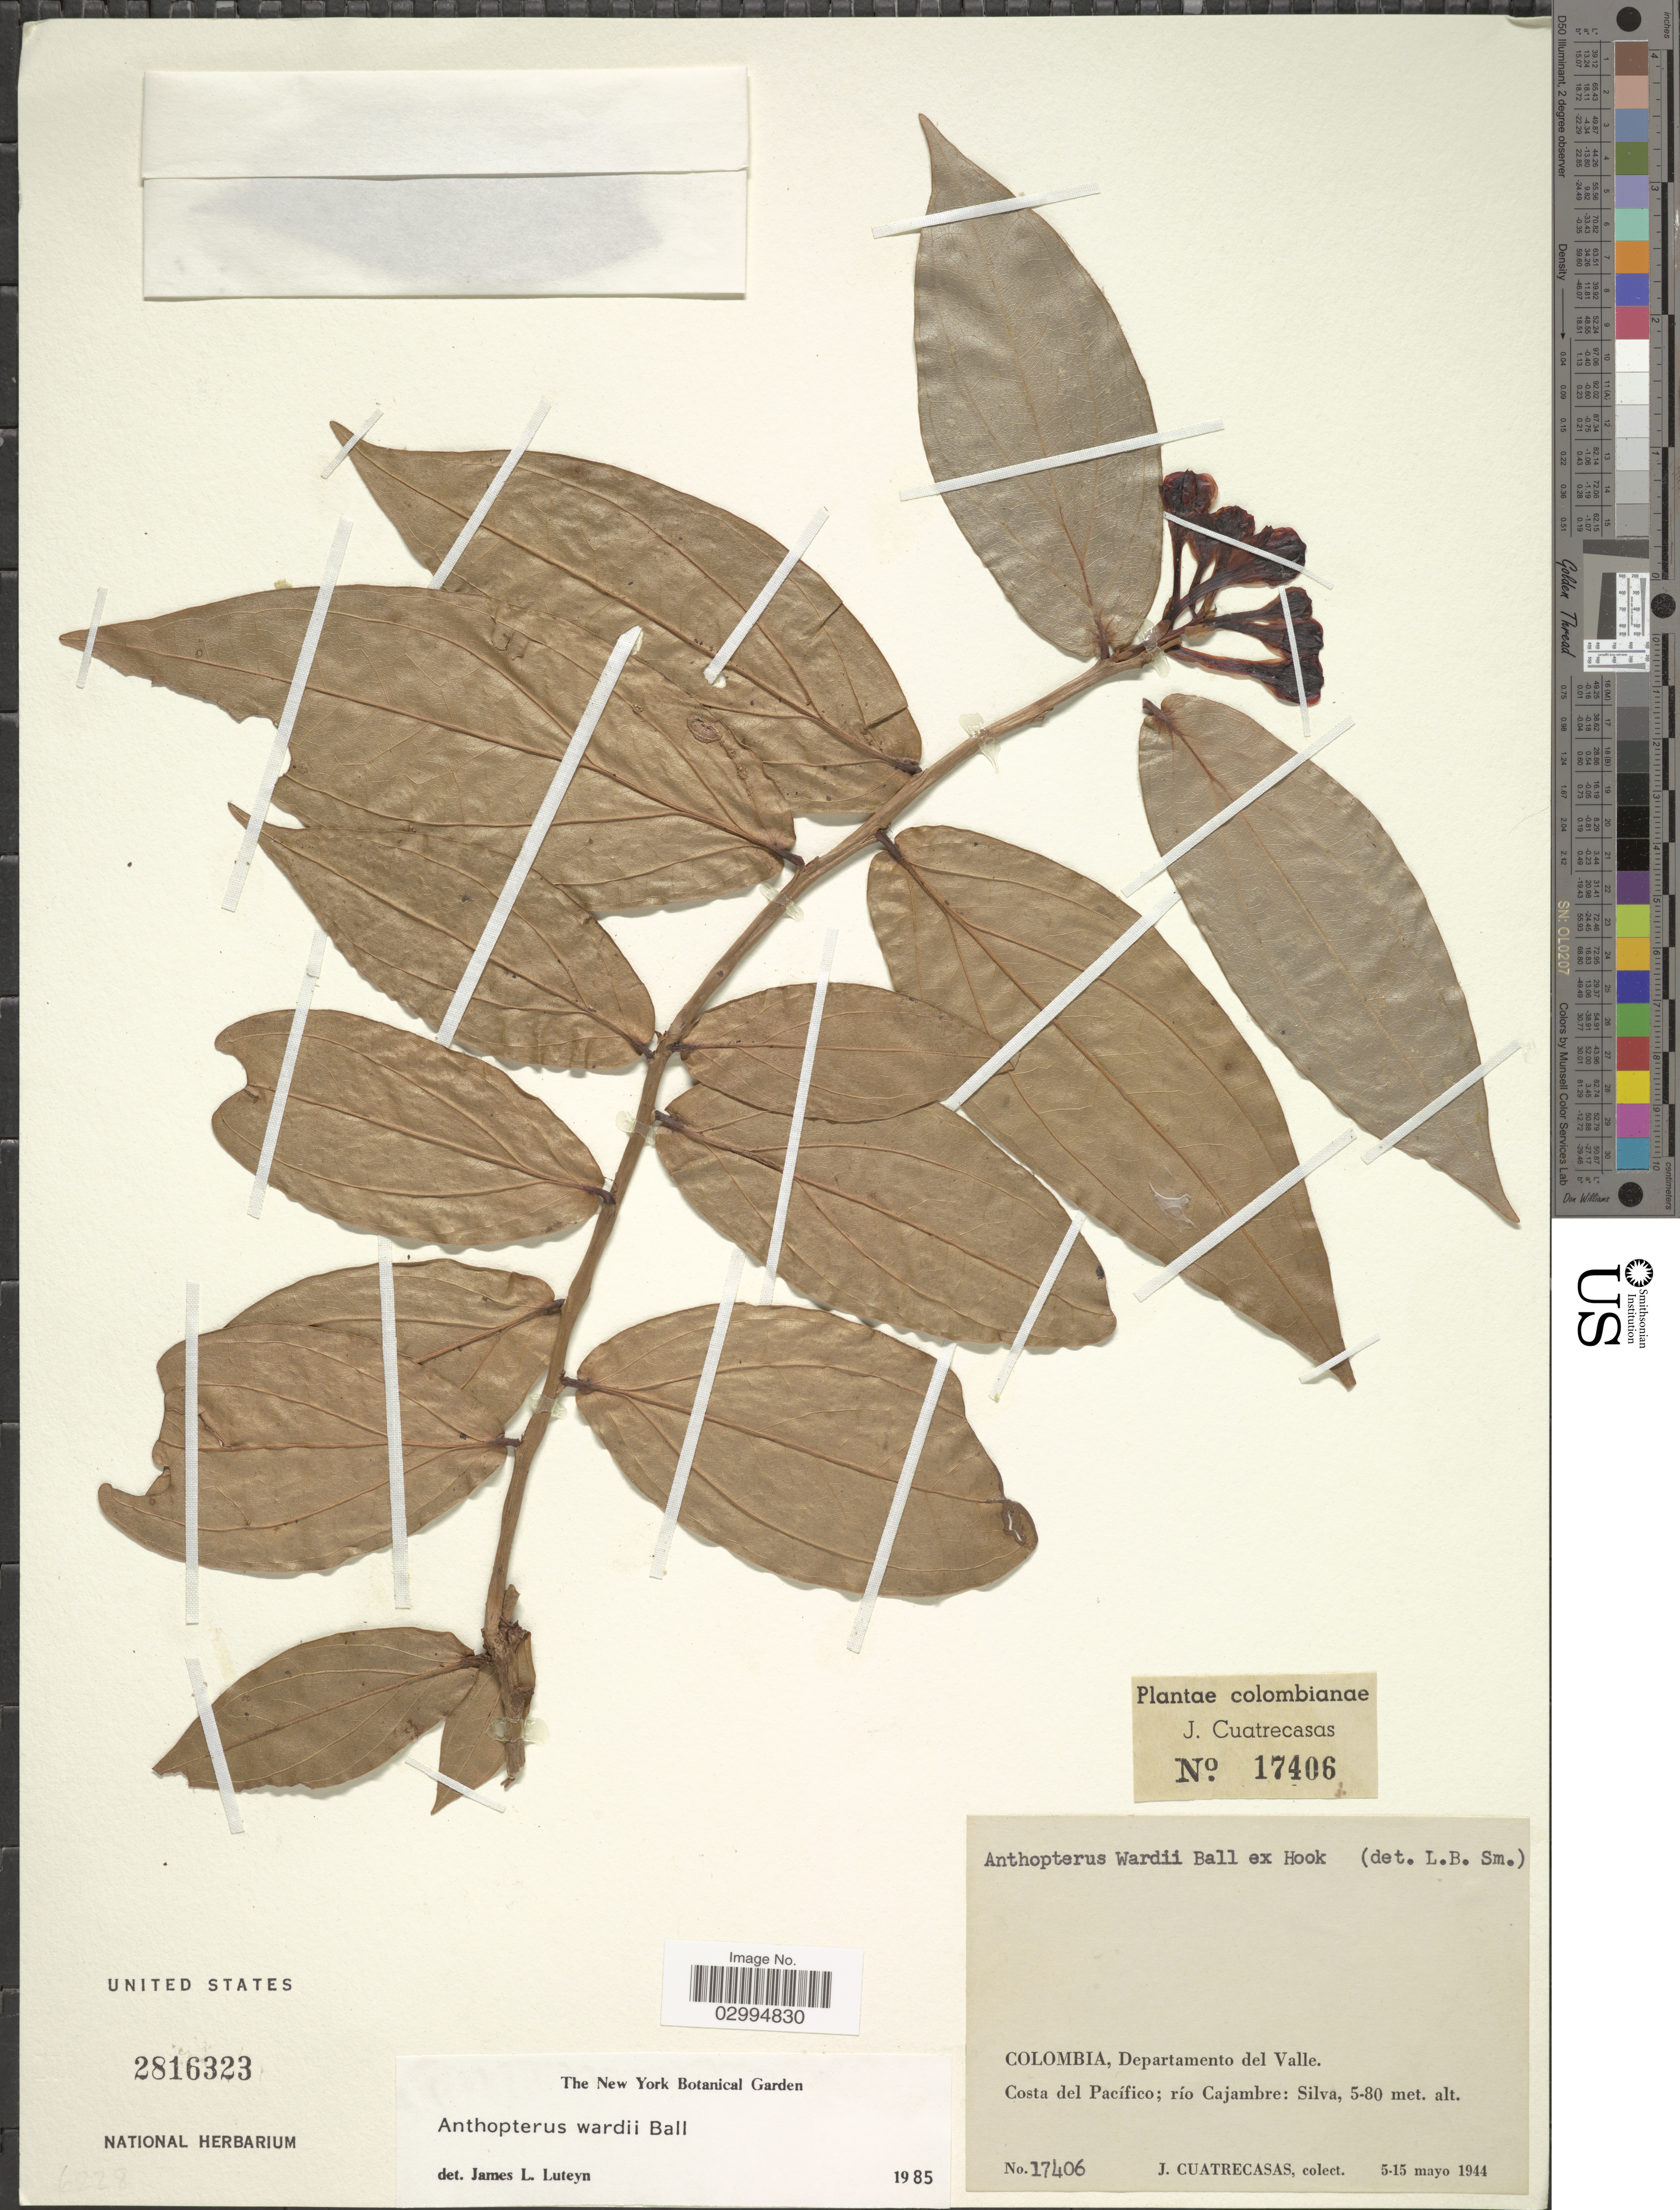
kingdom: Plantae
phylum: Tracheophyta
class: Magnoliopsida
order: Ericales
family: Ericaceae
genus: Anthopterus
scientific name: Anthopterus wardii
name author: Ball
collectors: J. Cuatrecasas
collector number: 17406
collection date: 1944-05-05/1944-05-15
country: Colombia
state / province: Valle del Cauca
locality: Departamento del Valle. Costa del Pacífico; río Cajambre: Silva.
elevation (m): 5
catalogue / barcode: US 2816323